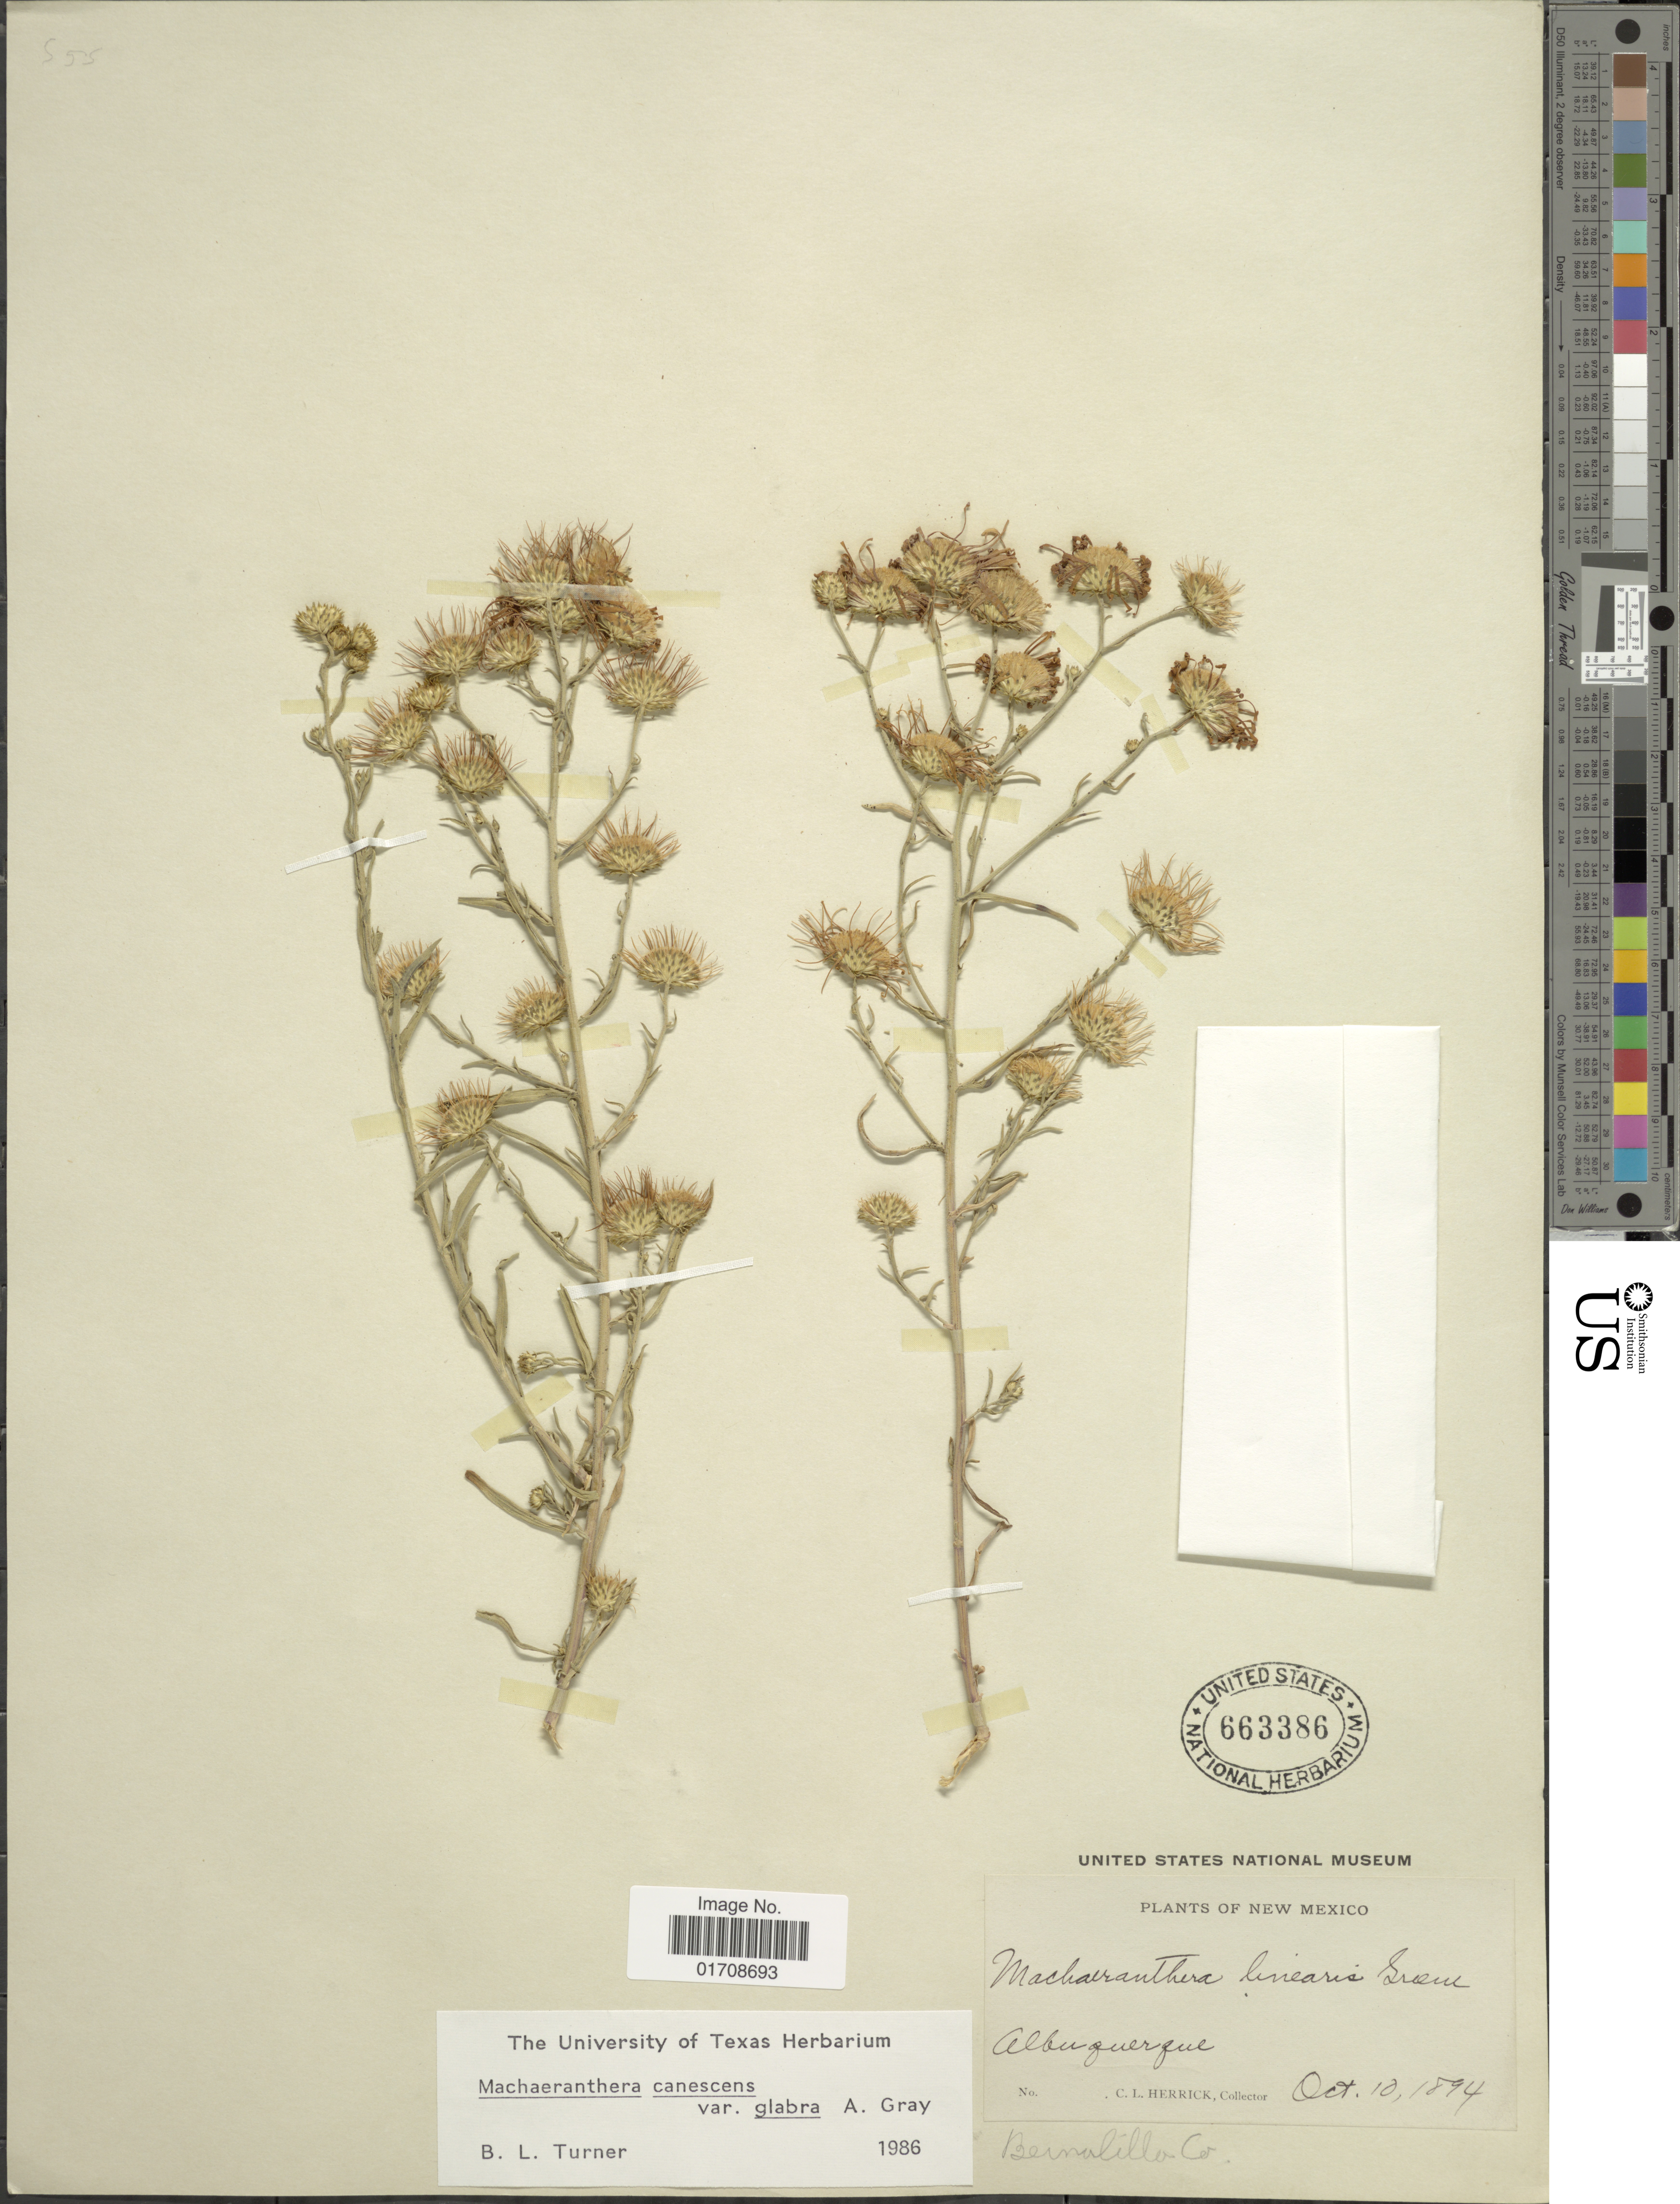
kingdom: Plantae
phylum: Tracheophyta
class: Magnoliopsida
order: Asterales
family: Asteraceae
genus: Machaeranthera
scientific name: Machaeranthera canescens var. glabra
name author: A. Gray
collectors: C. Herrick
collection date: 1894-10-10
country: United States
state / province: New Mexico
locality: Alberquerque, Bernalillo Co.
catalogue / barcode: US 663386